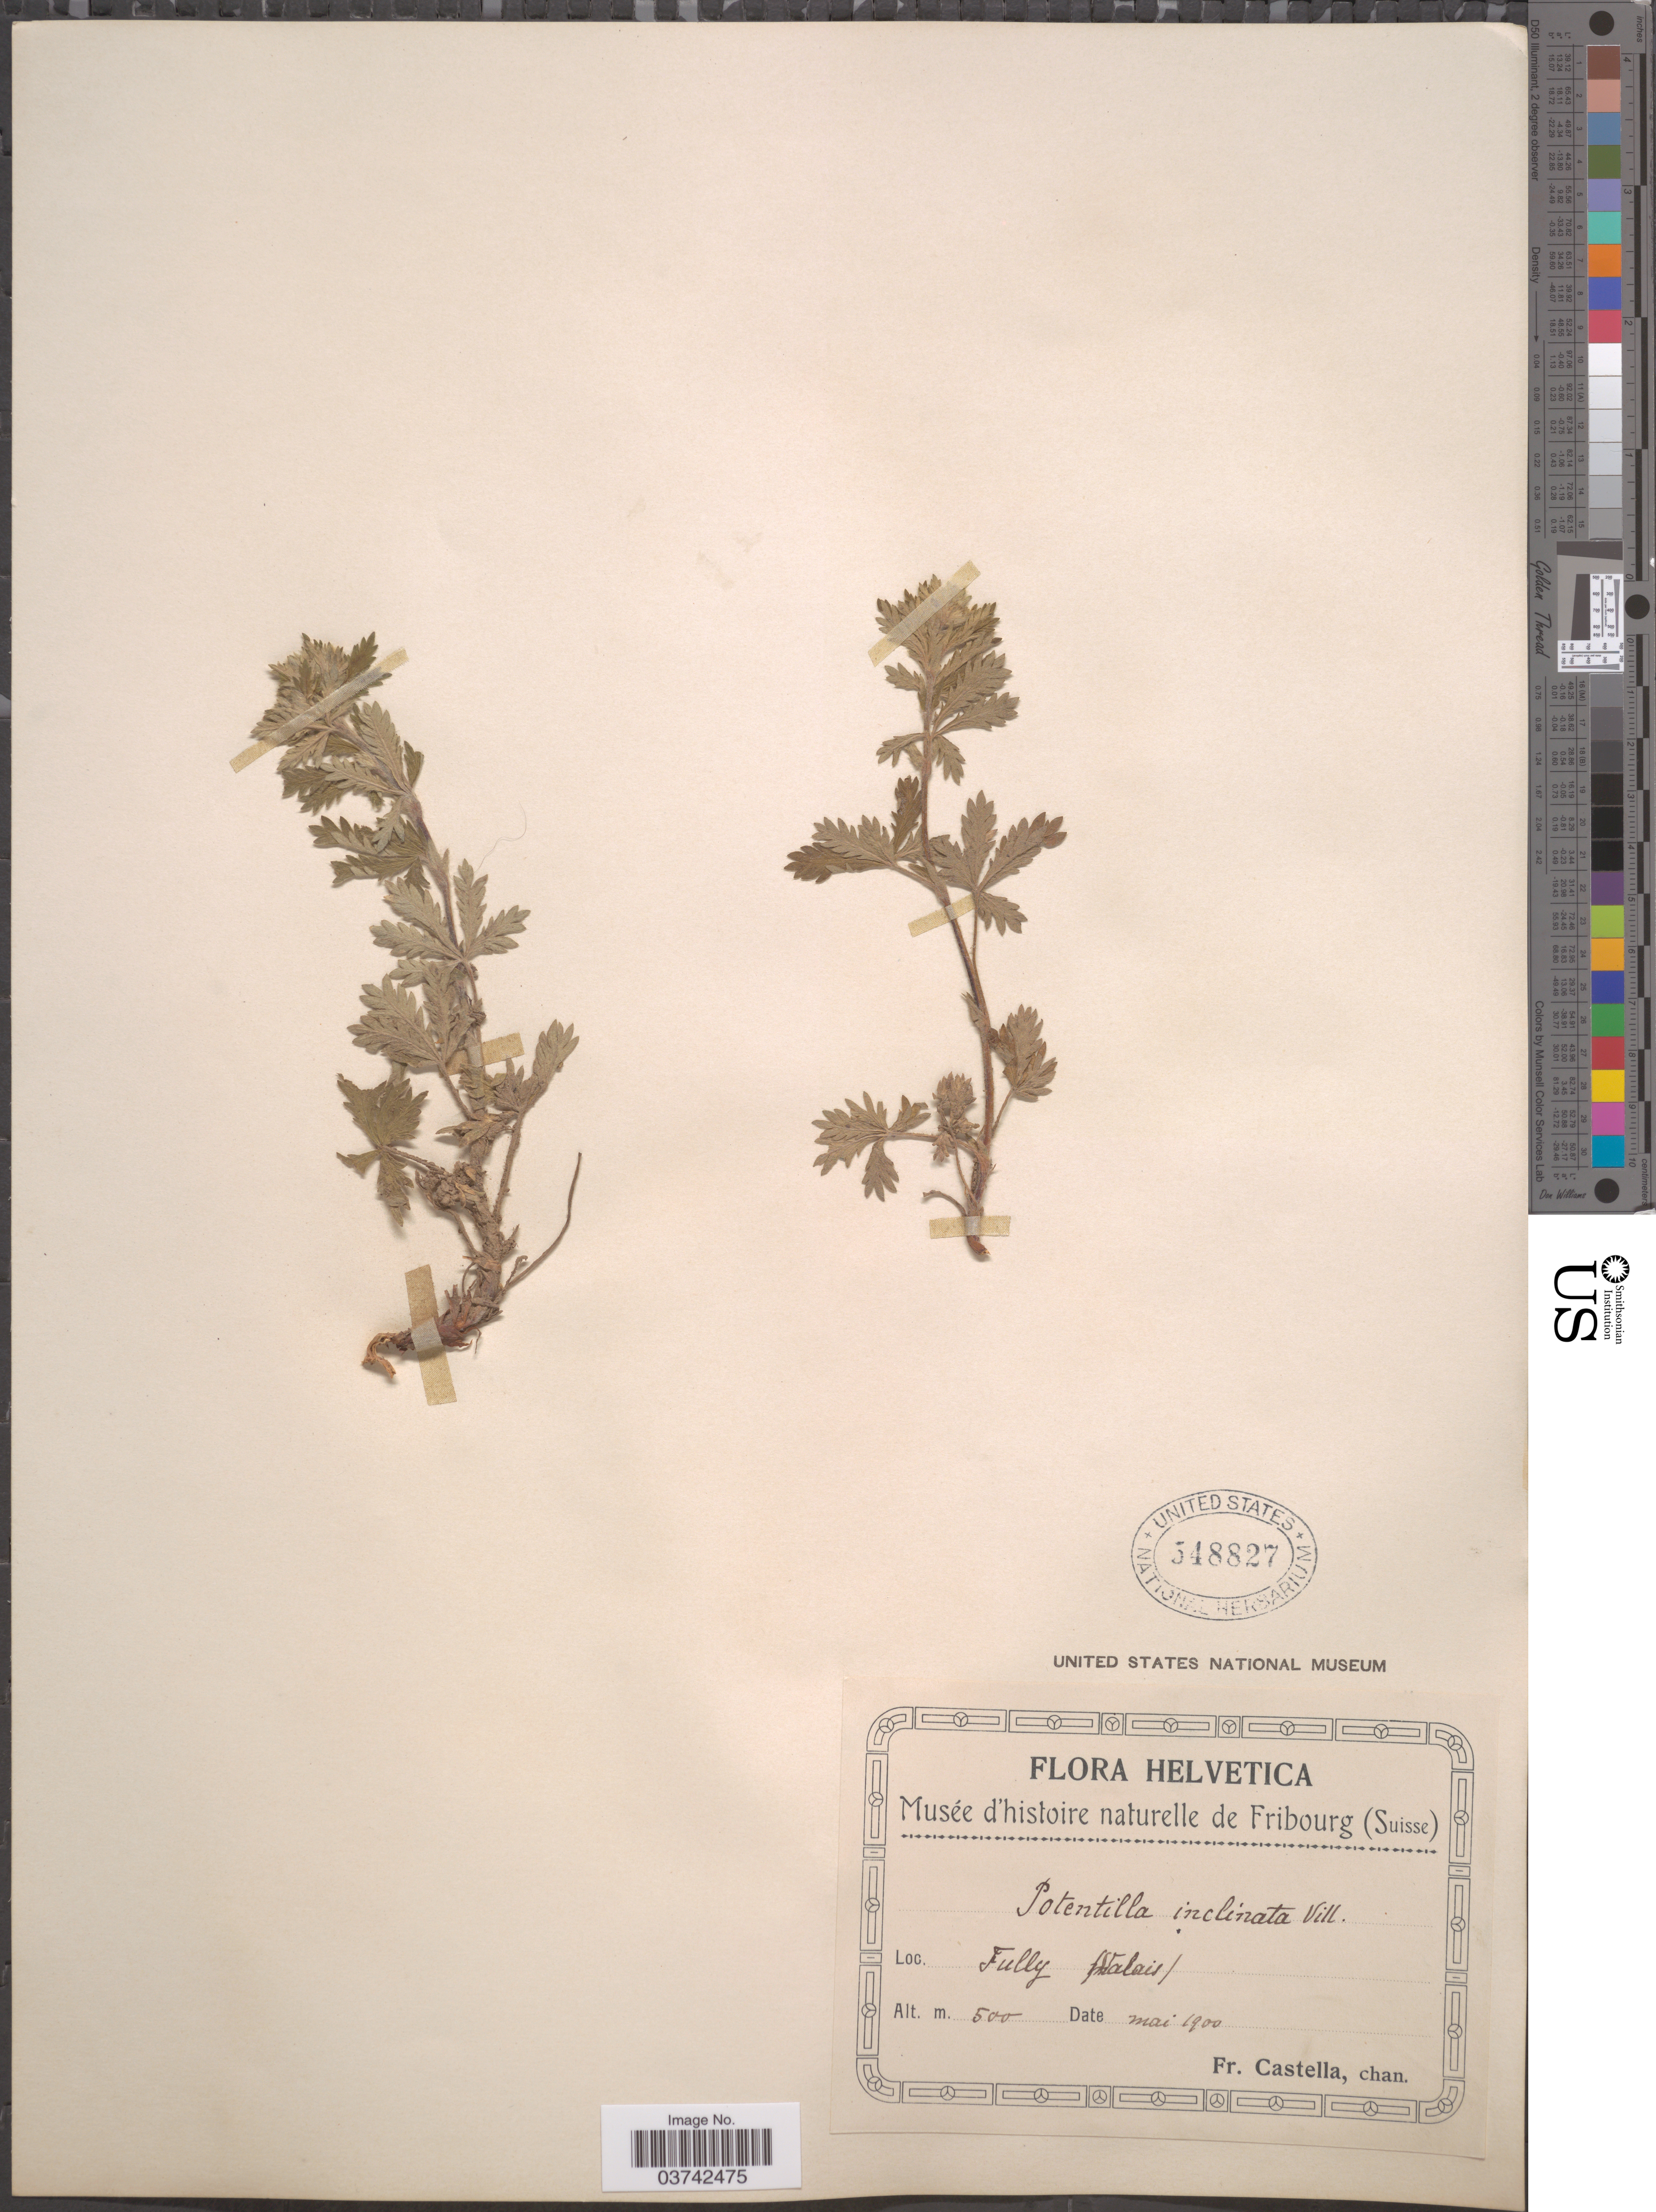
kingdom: Plantae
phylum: Tracheophyta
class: Magnoliopsida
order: Rosales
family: Rosaceae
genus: Potentilla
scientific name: Potentilla inclinata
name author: Vill.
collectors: Fr. Castella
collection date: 1900-05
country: Switzerland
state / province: Valais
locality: Helvetica. Fully.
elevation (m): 500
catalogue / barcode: US 548827